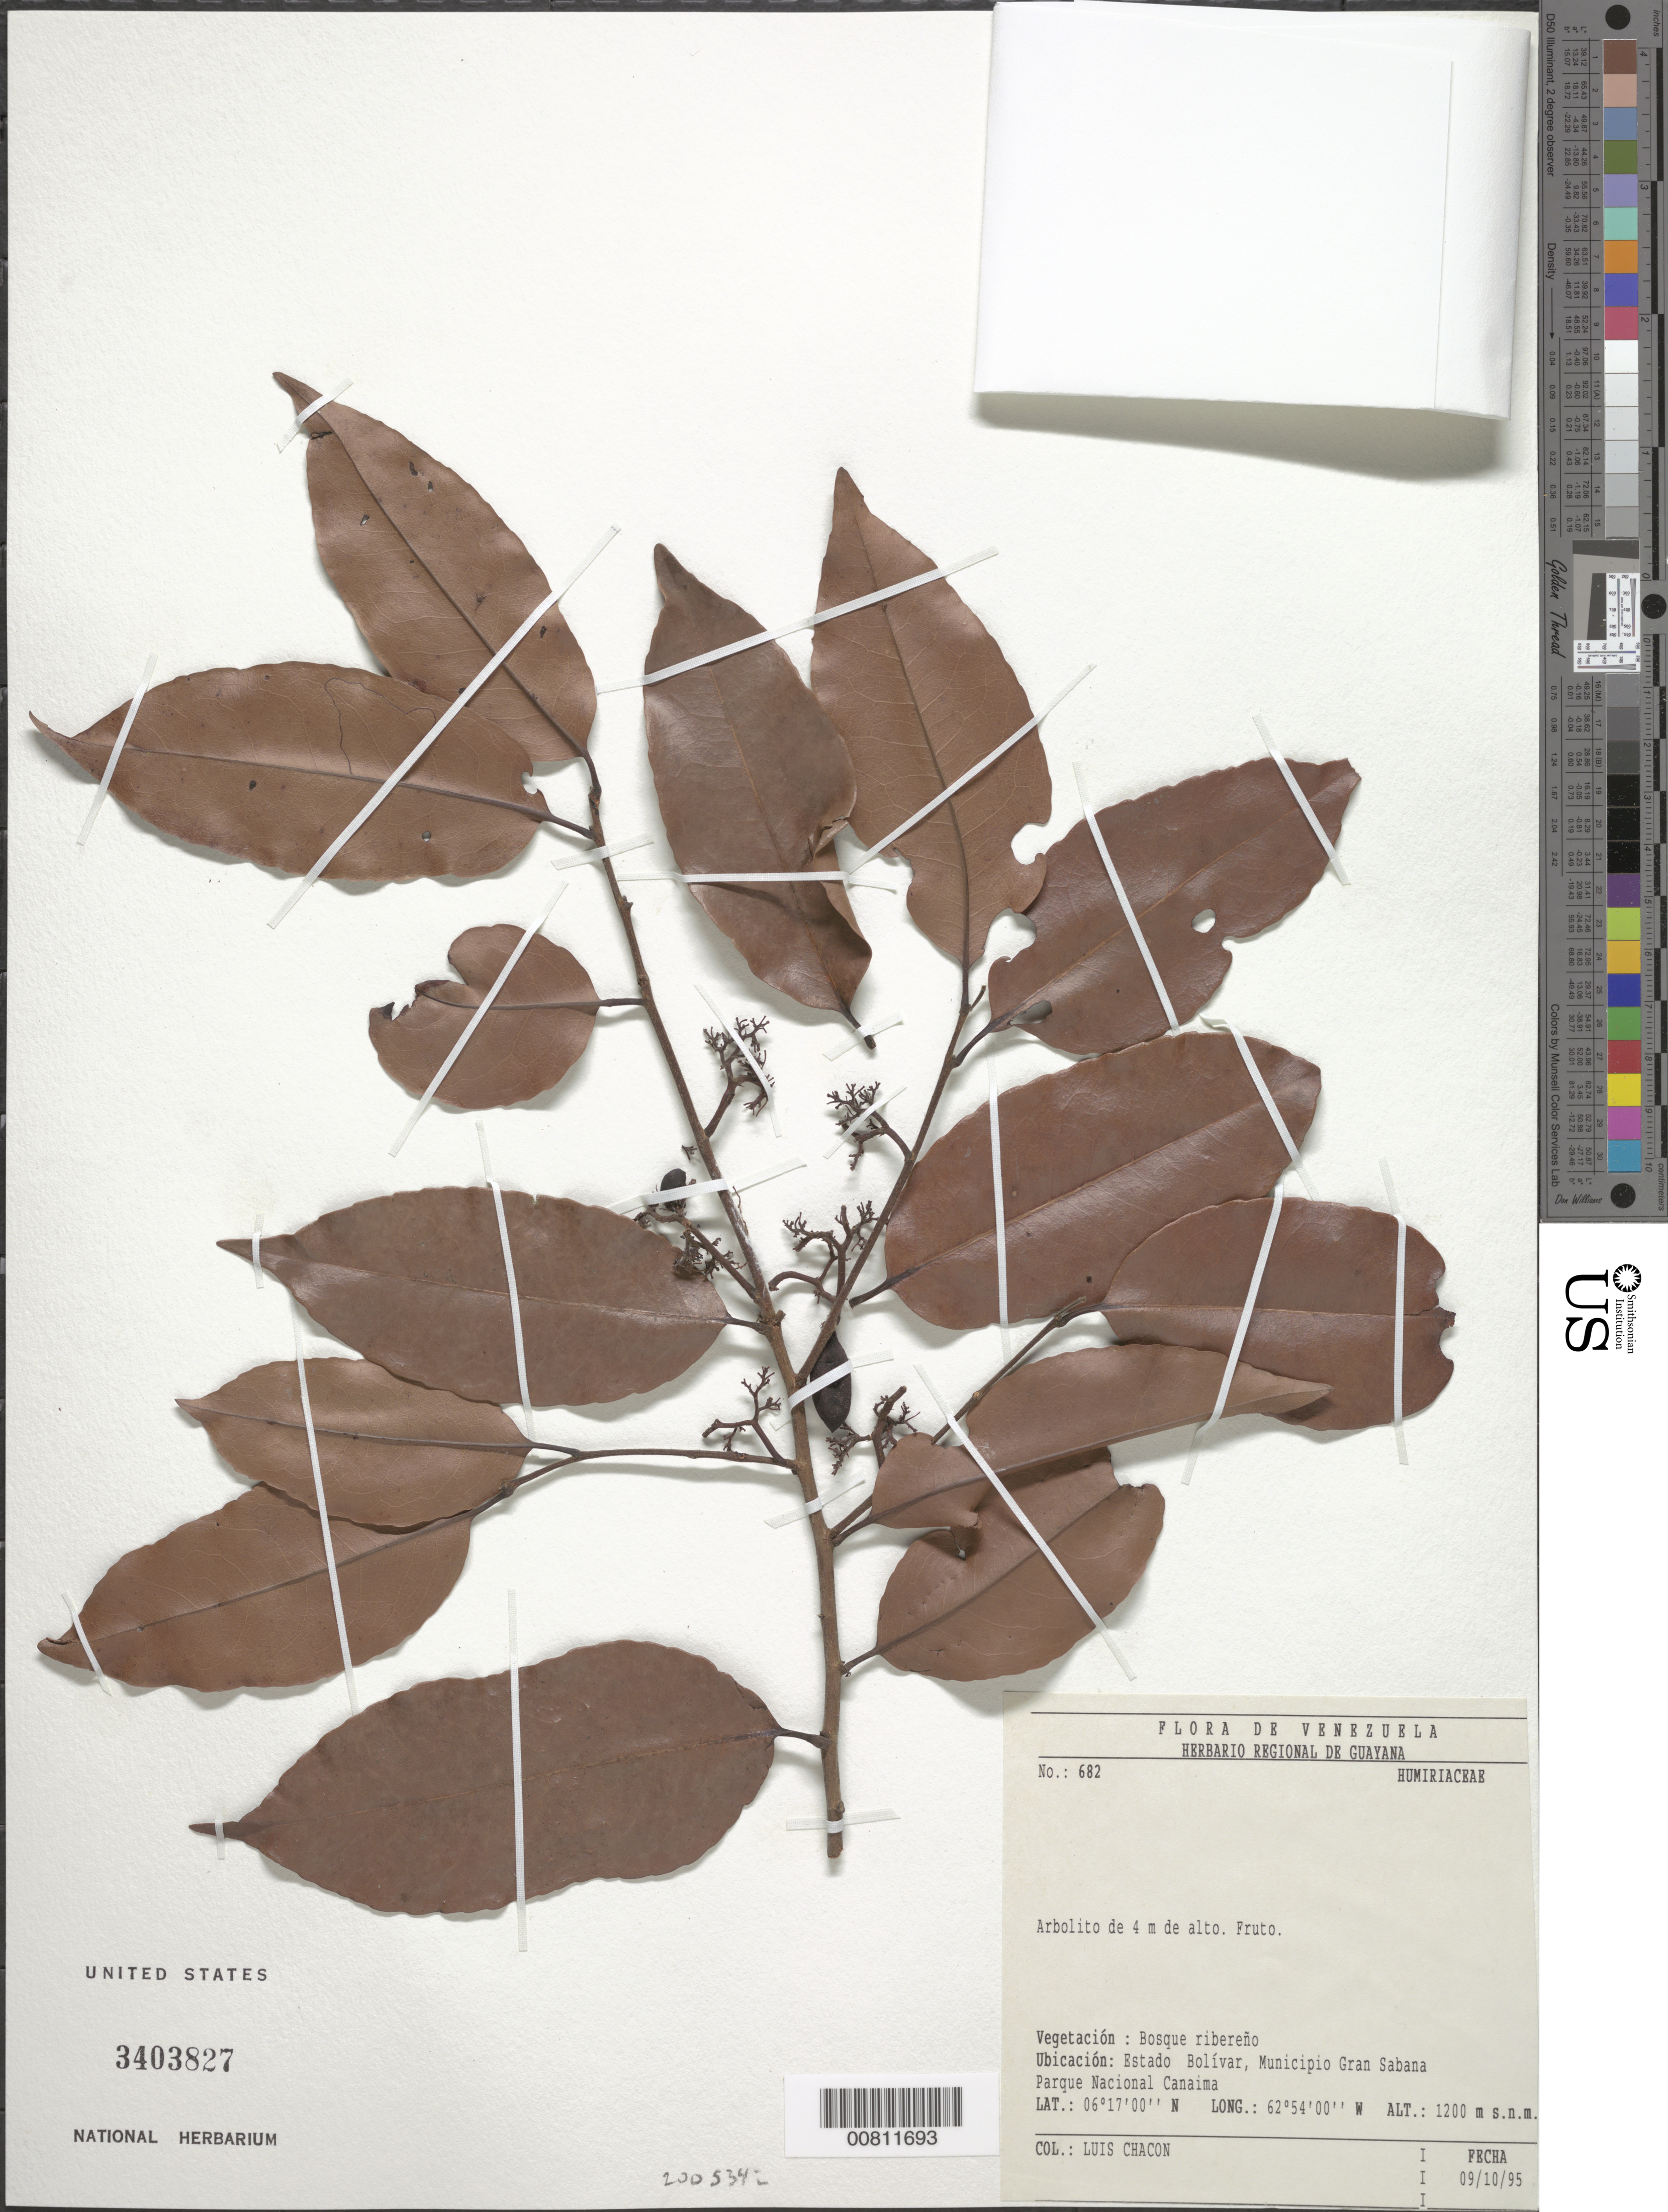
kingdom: Plantae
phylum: Tracheophyta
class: Magnoliopsida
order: Malpighiales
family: Humiriaceae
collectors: L. Chacon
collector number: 682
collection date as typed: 9-Oct-95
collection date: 1995-10-09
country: Venezuela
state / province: Bolívar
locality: Mun. Gran Sabana, Parque Nacional Canaima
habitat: Bosque ribereño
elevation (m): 1200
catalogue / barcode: US 3403827